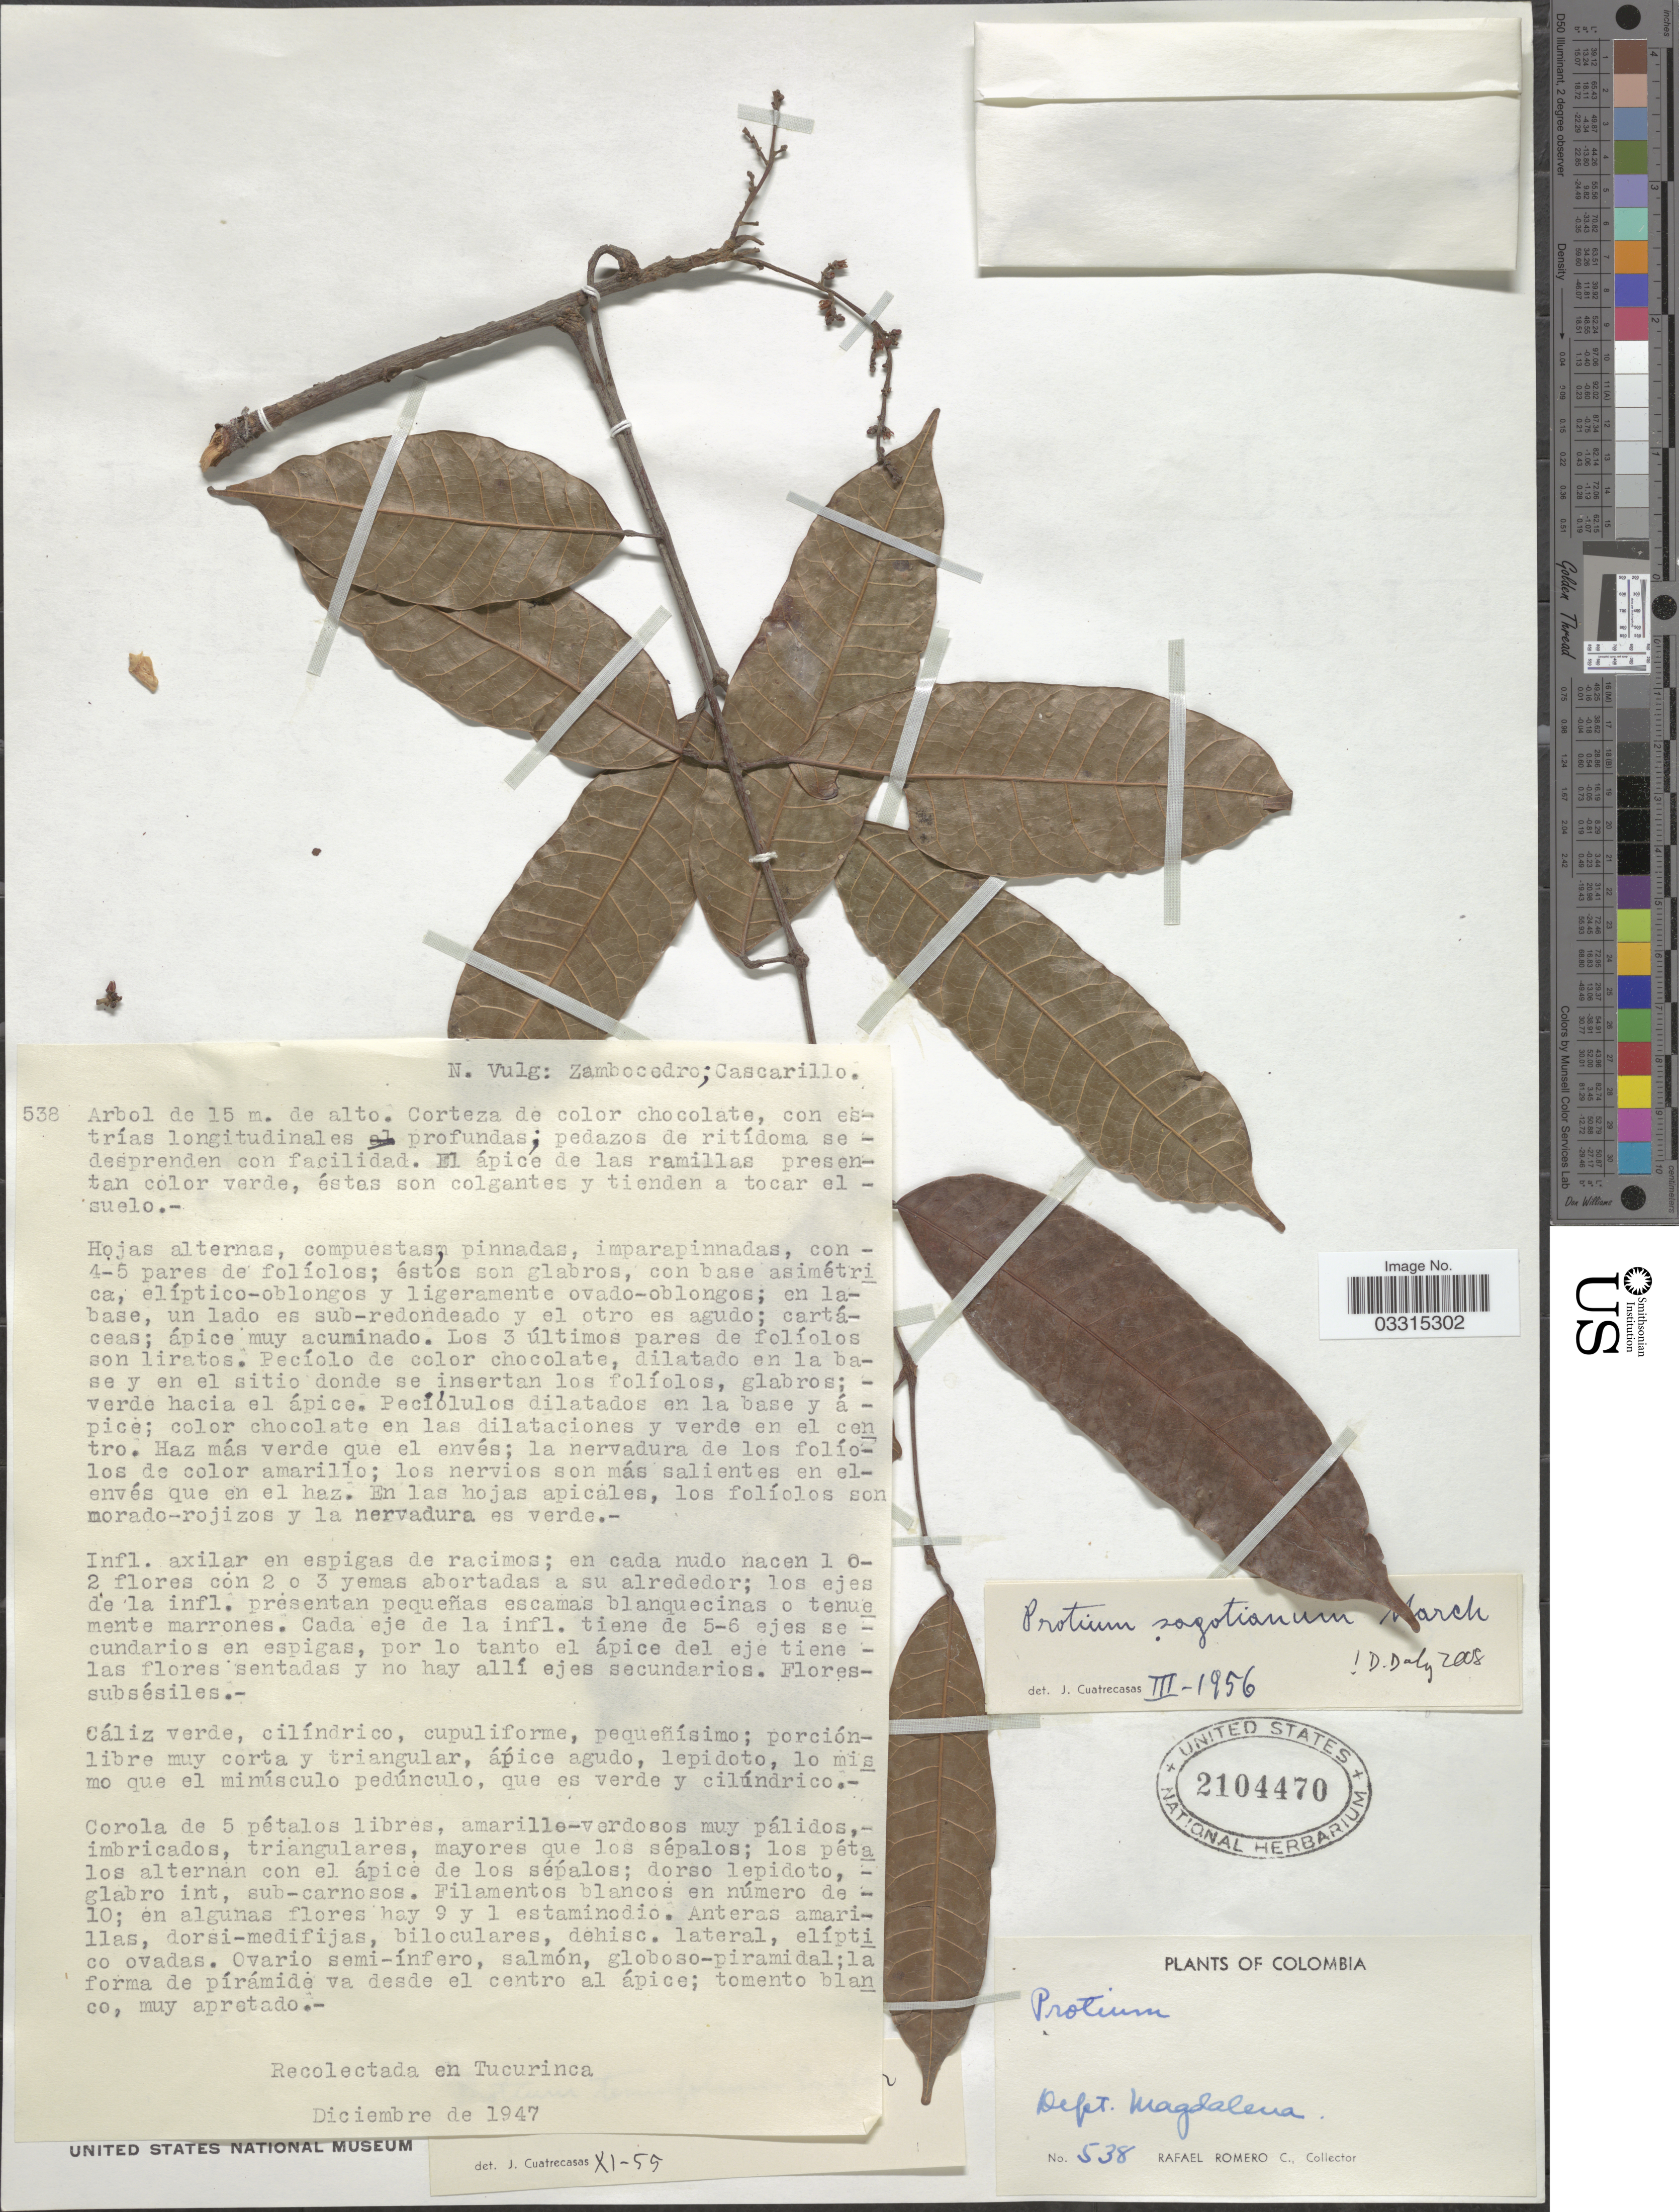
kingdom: Plantae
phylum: Tracheophyta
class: Magnoliopsida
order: Sapindales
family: Burseraceae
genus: Protium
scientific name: Protium sagotianum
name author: Marchand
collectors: R. Romero Castañeda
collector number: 538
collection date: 1947-12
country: Colombia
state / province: Magdalena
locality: Dept. Magdalena. Recolectada en Tucurinca.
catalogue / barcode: US 2104470